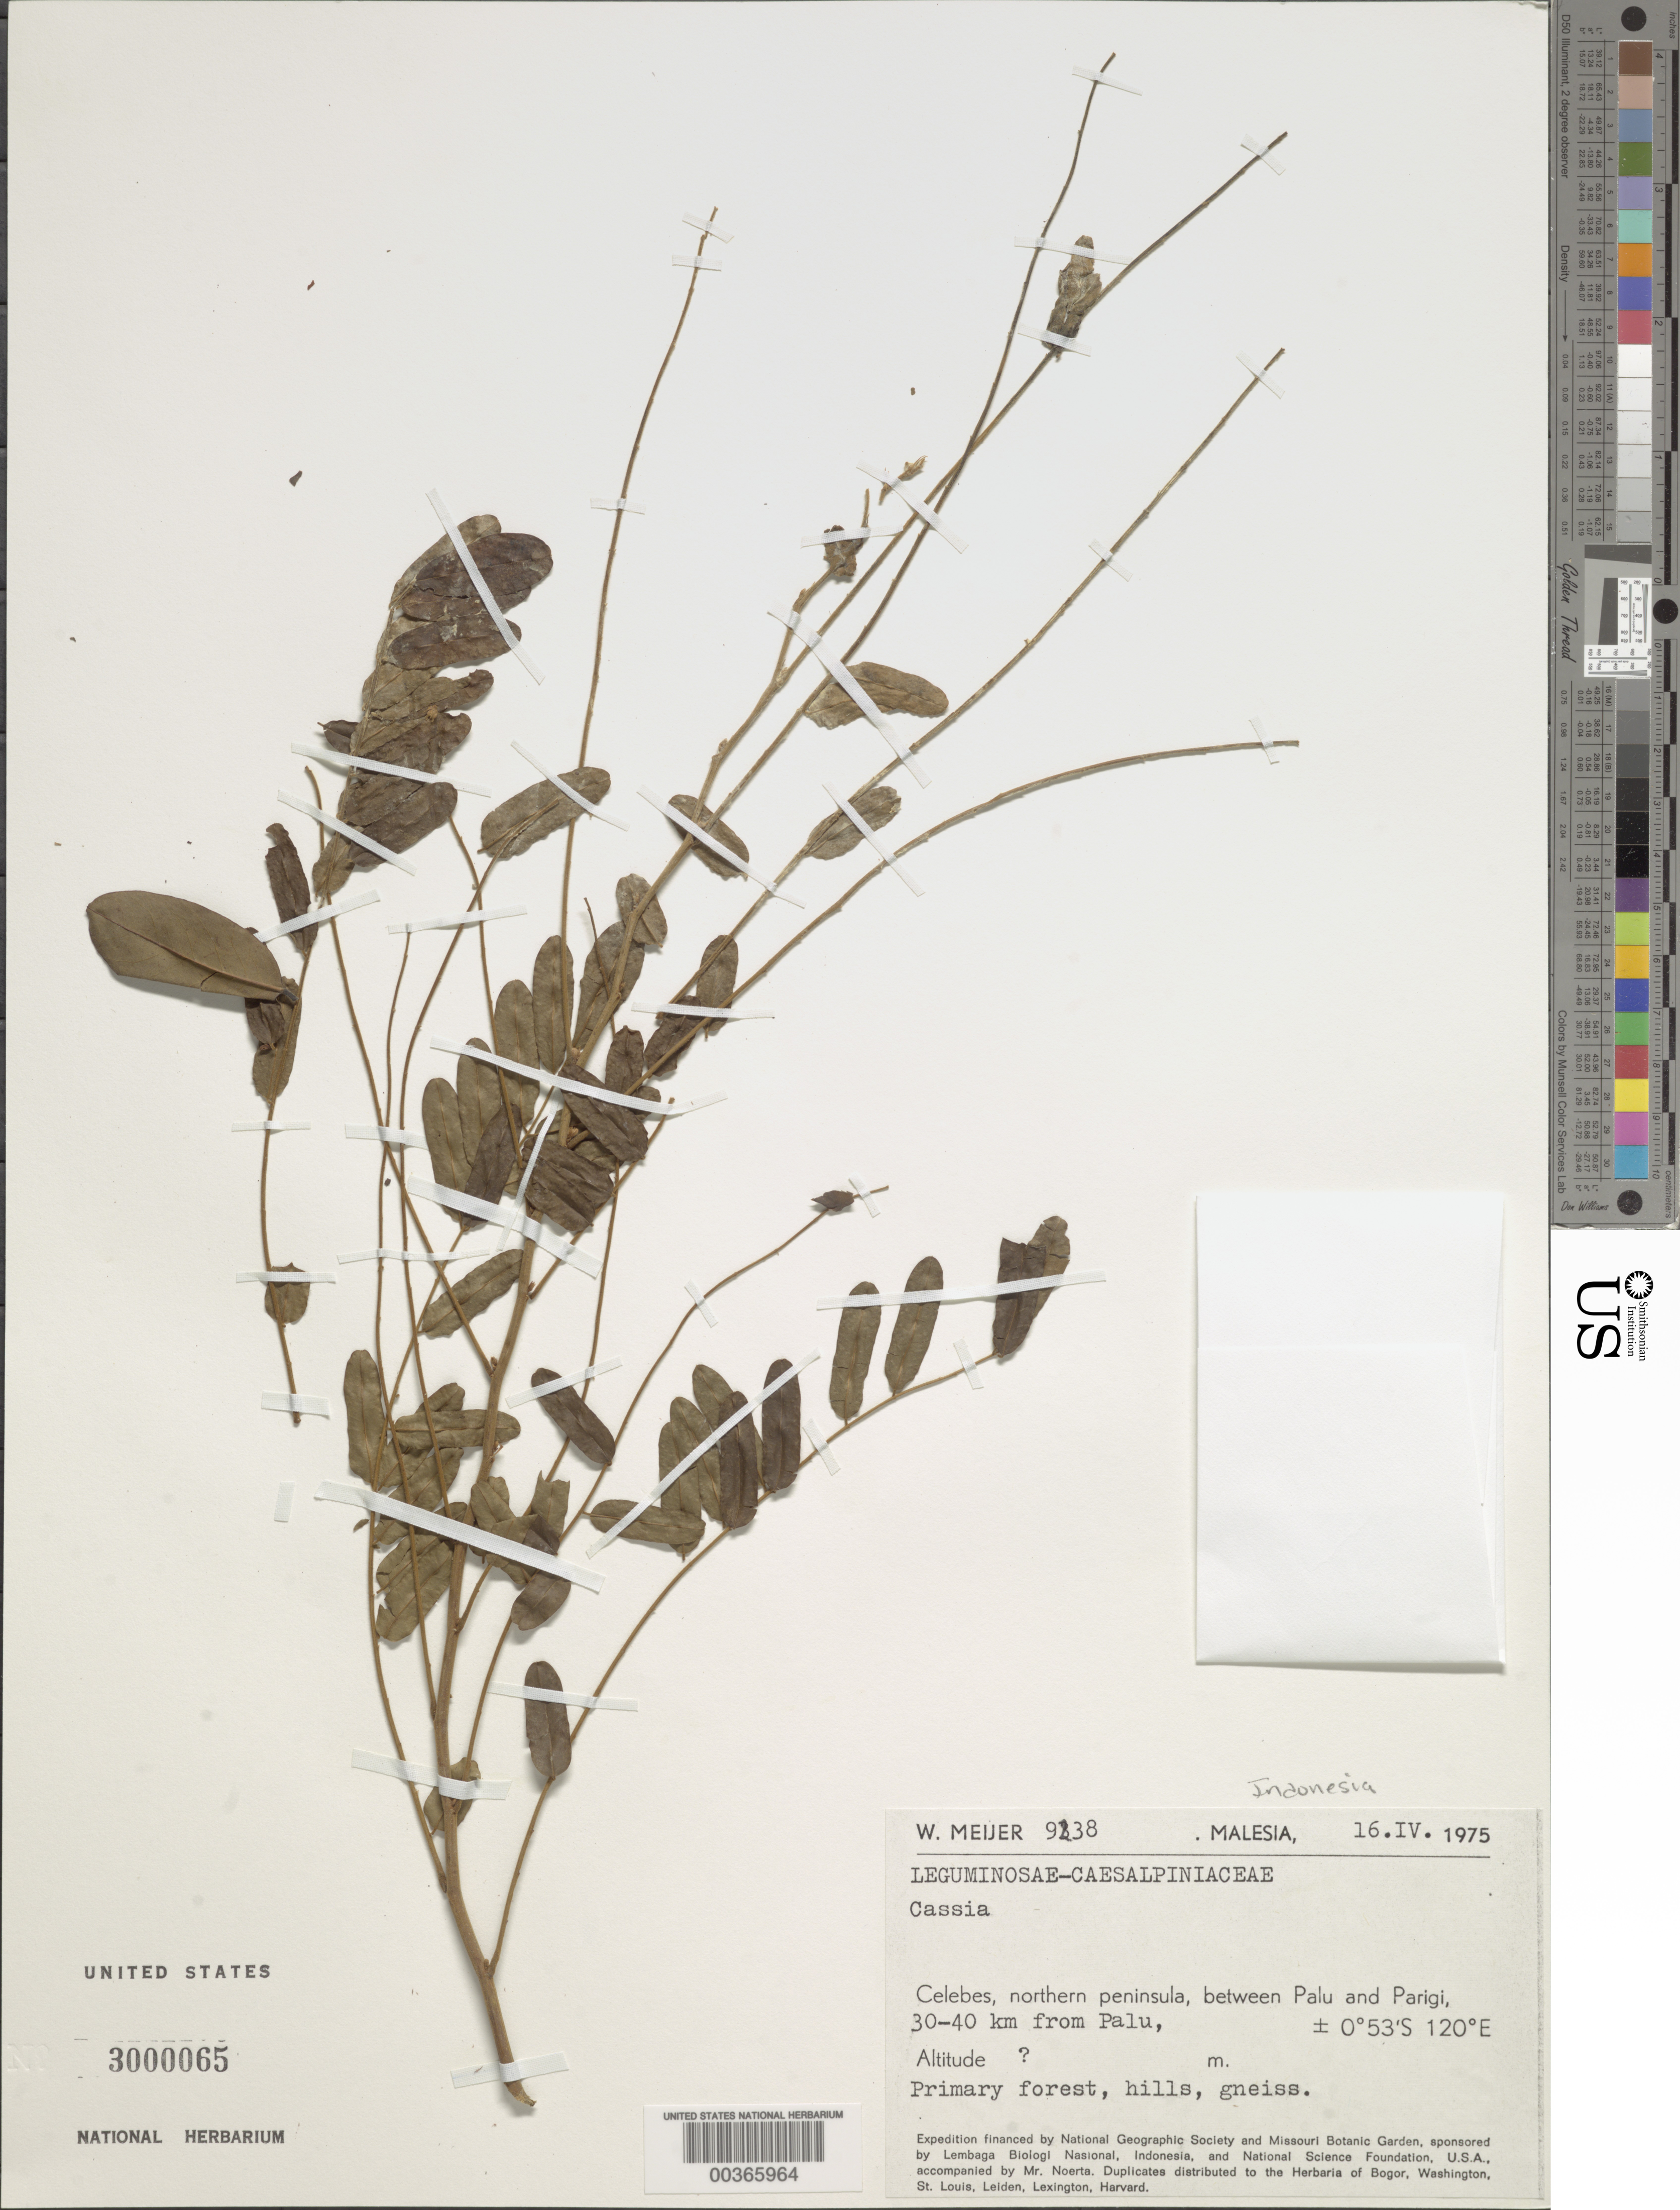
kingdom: Plantae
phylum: Tracheophyta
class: Magnoliopsida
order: Fabales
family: Fabaceae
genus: Senna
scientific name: Senna sp.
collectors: W. Meijer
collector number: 9338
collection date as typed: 16 Apr 1975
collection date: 1975-04-16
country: Indonesia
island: Celebes Island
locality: Northern peninsula, between palu and parigi, 30-40 km from palu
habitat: Primary forest, hills, gneiss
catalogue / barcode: US 3000065